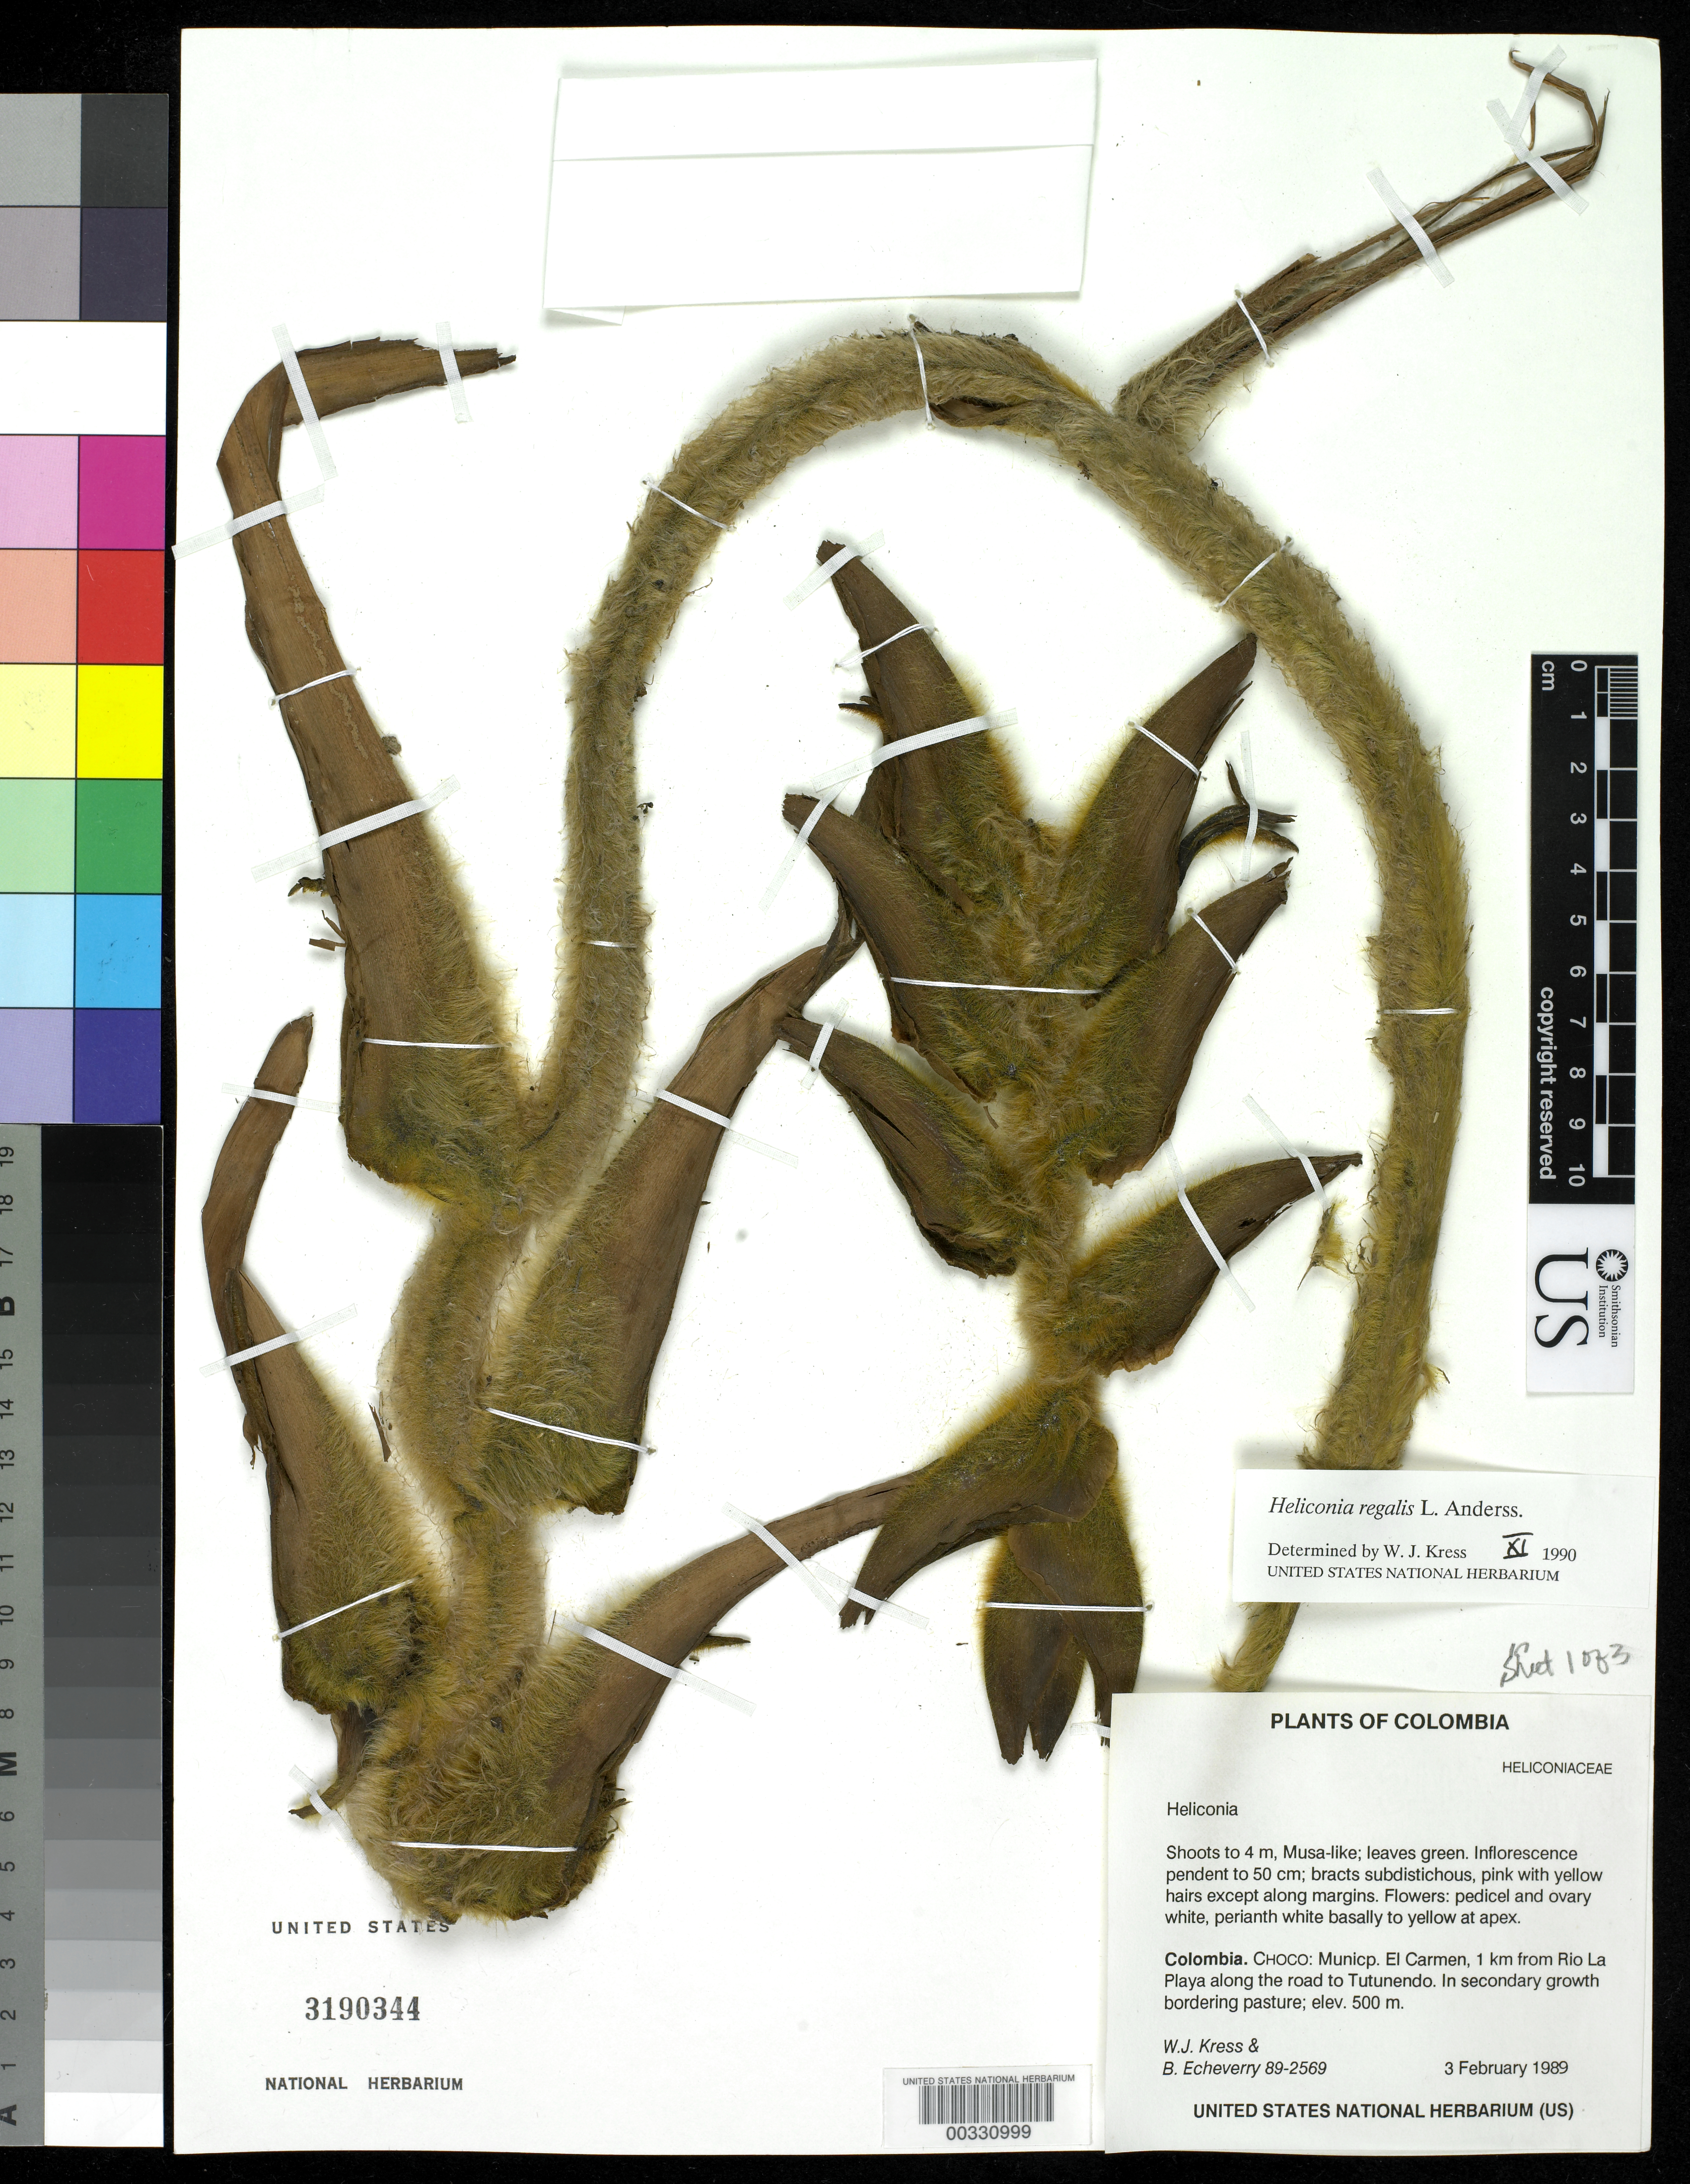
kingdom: Plantae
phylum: Tracheophyta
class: Liliopsida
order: Zingiberales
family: Heliconiaceae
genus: Heliconia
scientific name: Heliconia regalis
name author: L. Andersson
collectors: W. J. Kress & B. Echeverry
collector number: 89-2569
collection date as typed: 03 Feb 1989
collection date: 1989-02-03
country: Colombia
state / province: Chocó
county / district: El Carmen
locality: Mun of el Carmen, 1 km from Rio La Playa along road to TutUnendo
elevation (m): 500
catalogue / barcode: US 3190344